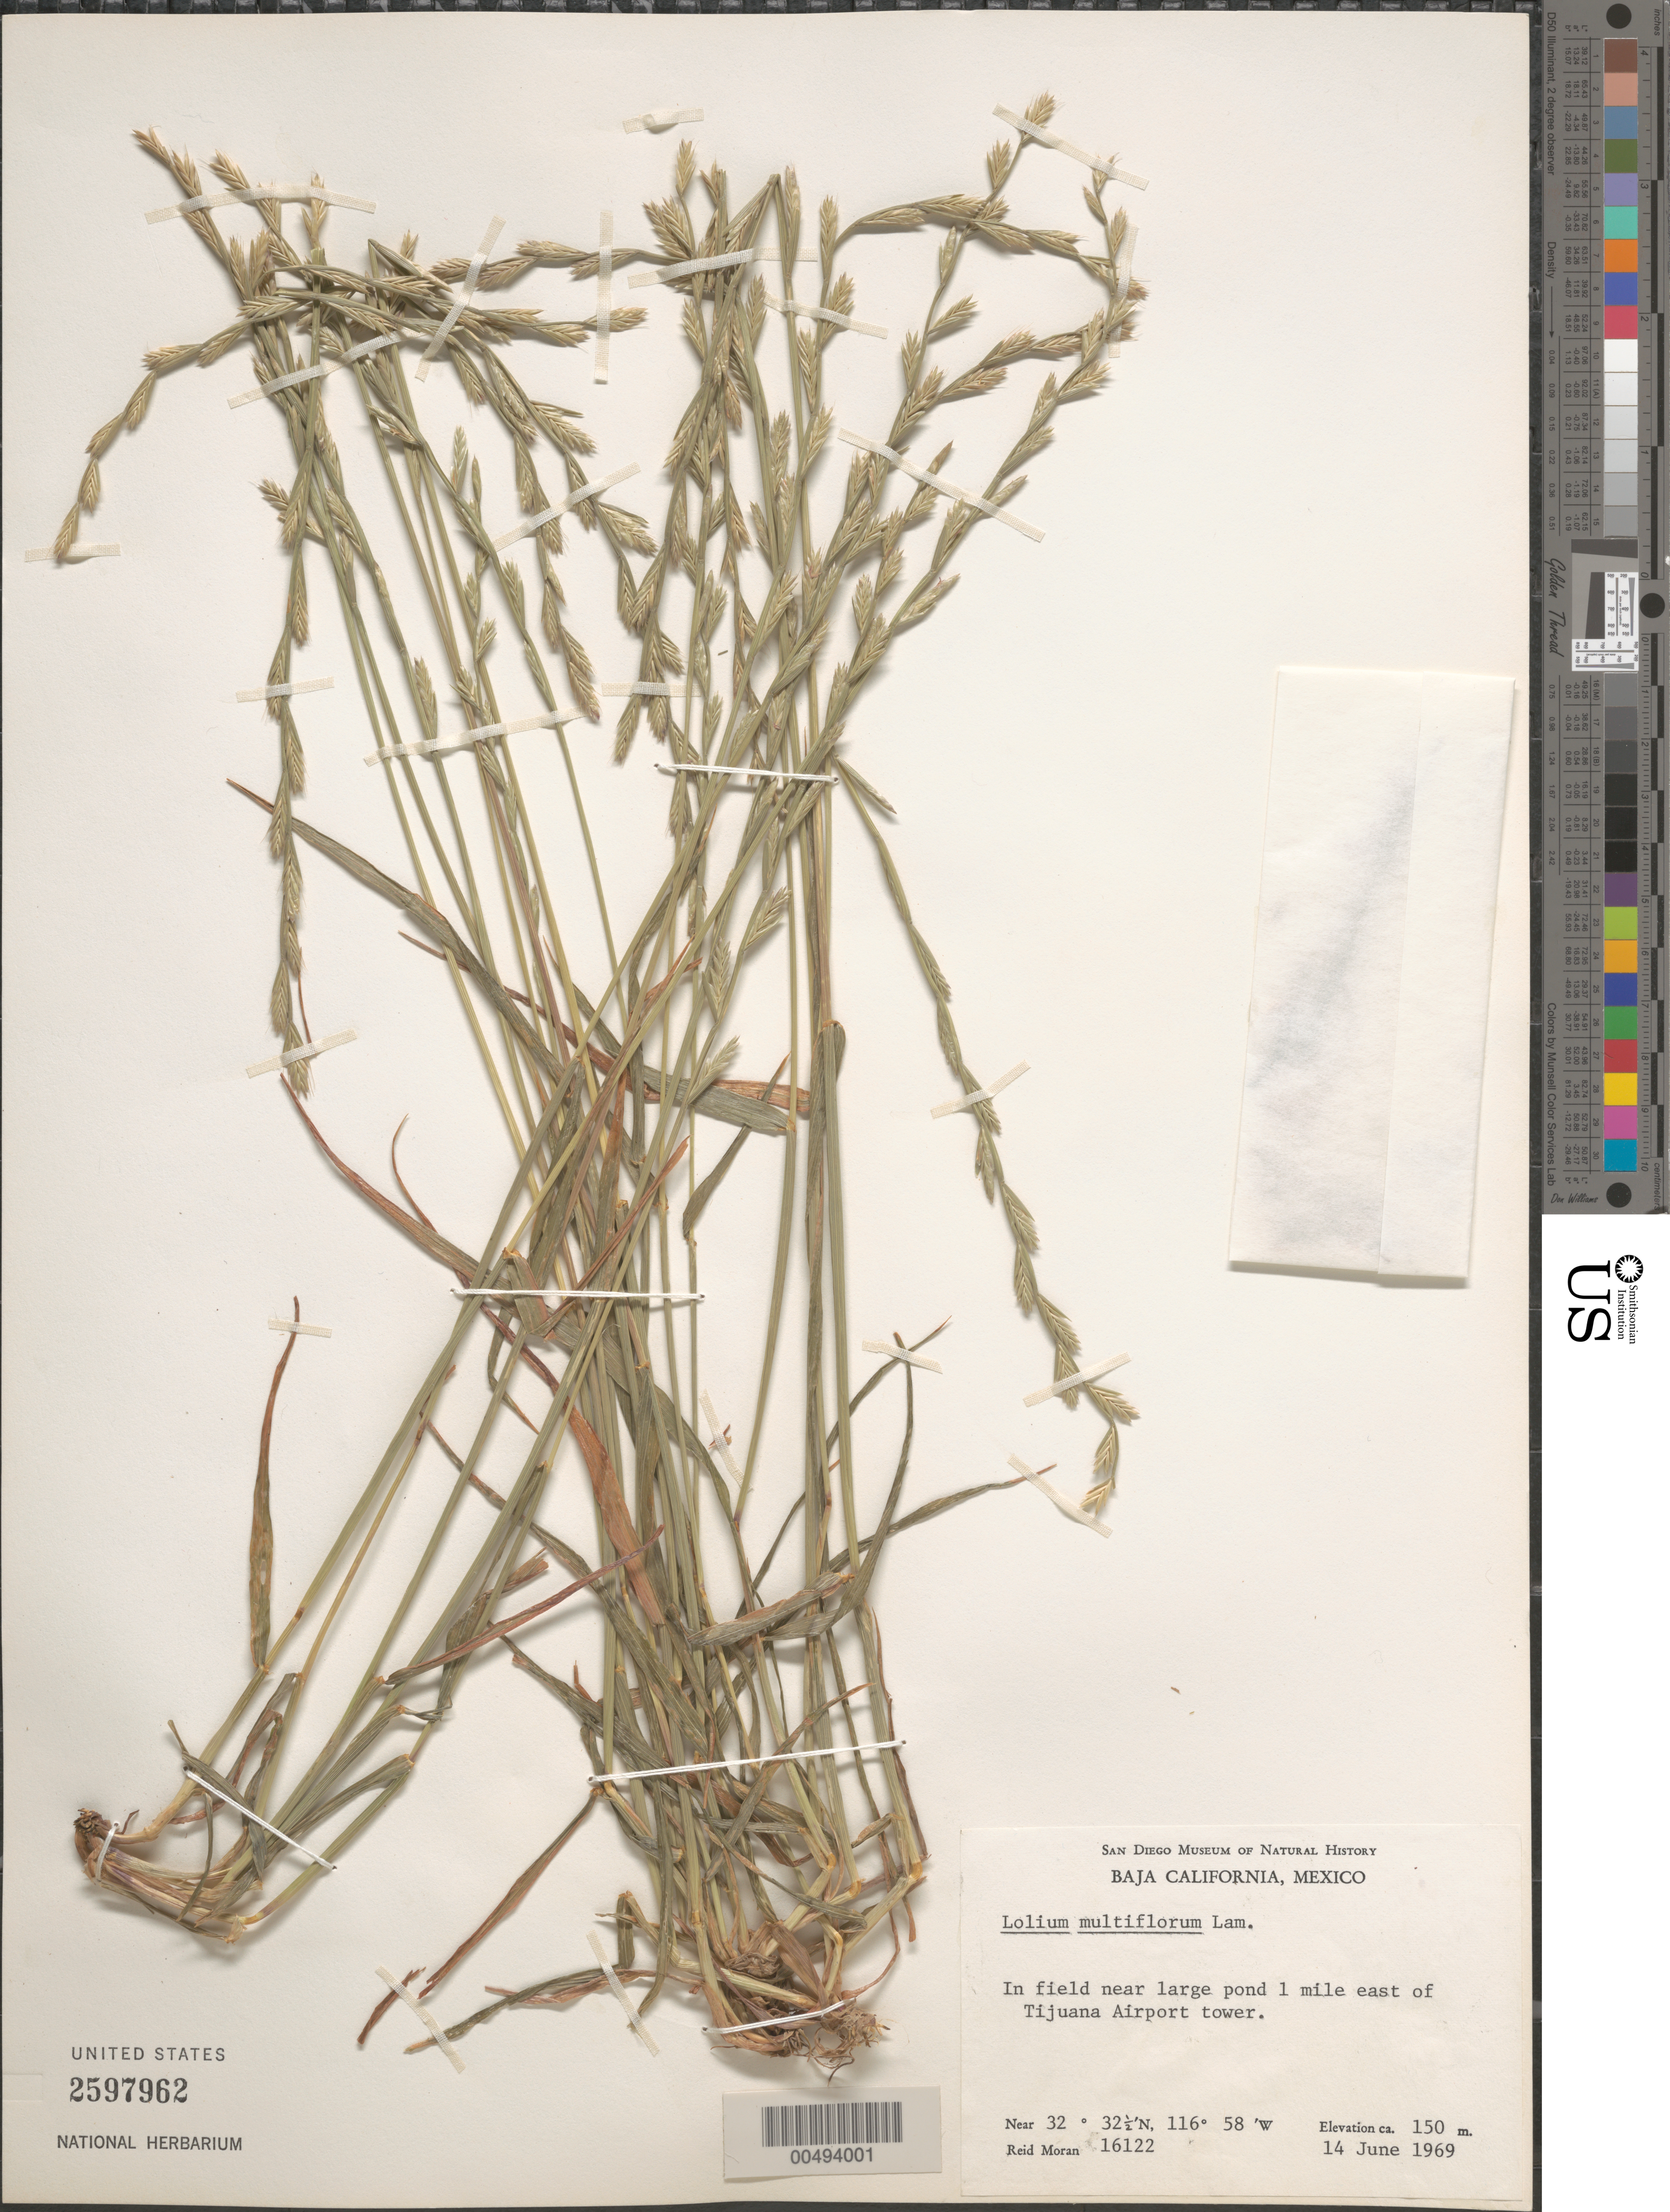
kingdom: Plantae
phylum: Tracheophyta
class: Liliopsida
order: Poales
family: Poaceae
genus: Lolium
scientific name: Lolium multiflorum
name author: Lam.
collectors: R. V. Moran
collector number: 16122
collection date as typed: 14 Jun 1969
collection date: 1969-06-14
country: Mexico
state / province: Baja California Norte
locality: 1 mi E of Tijuana Airport tower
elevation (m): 150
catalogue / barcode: US 2597962